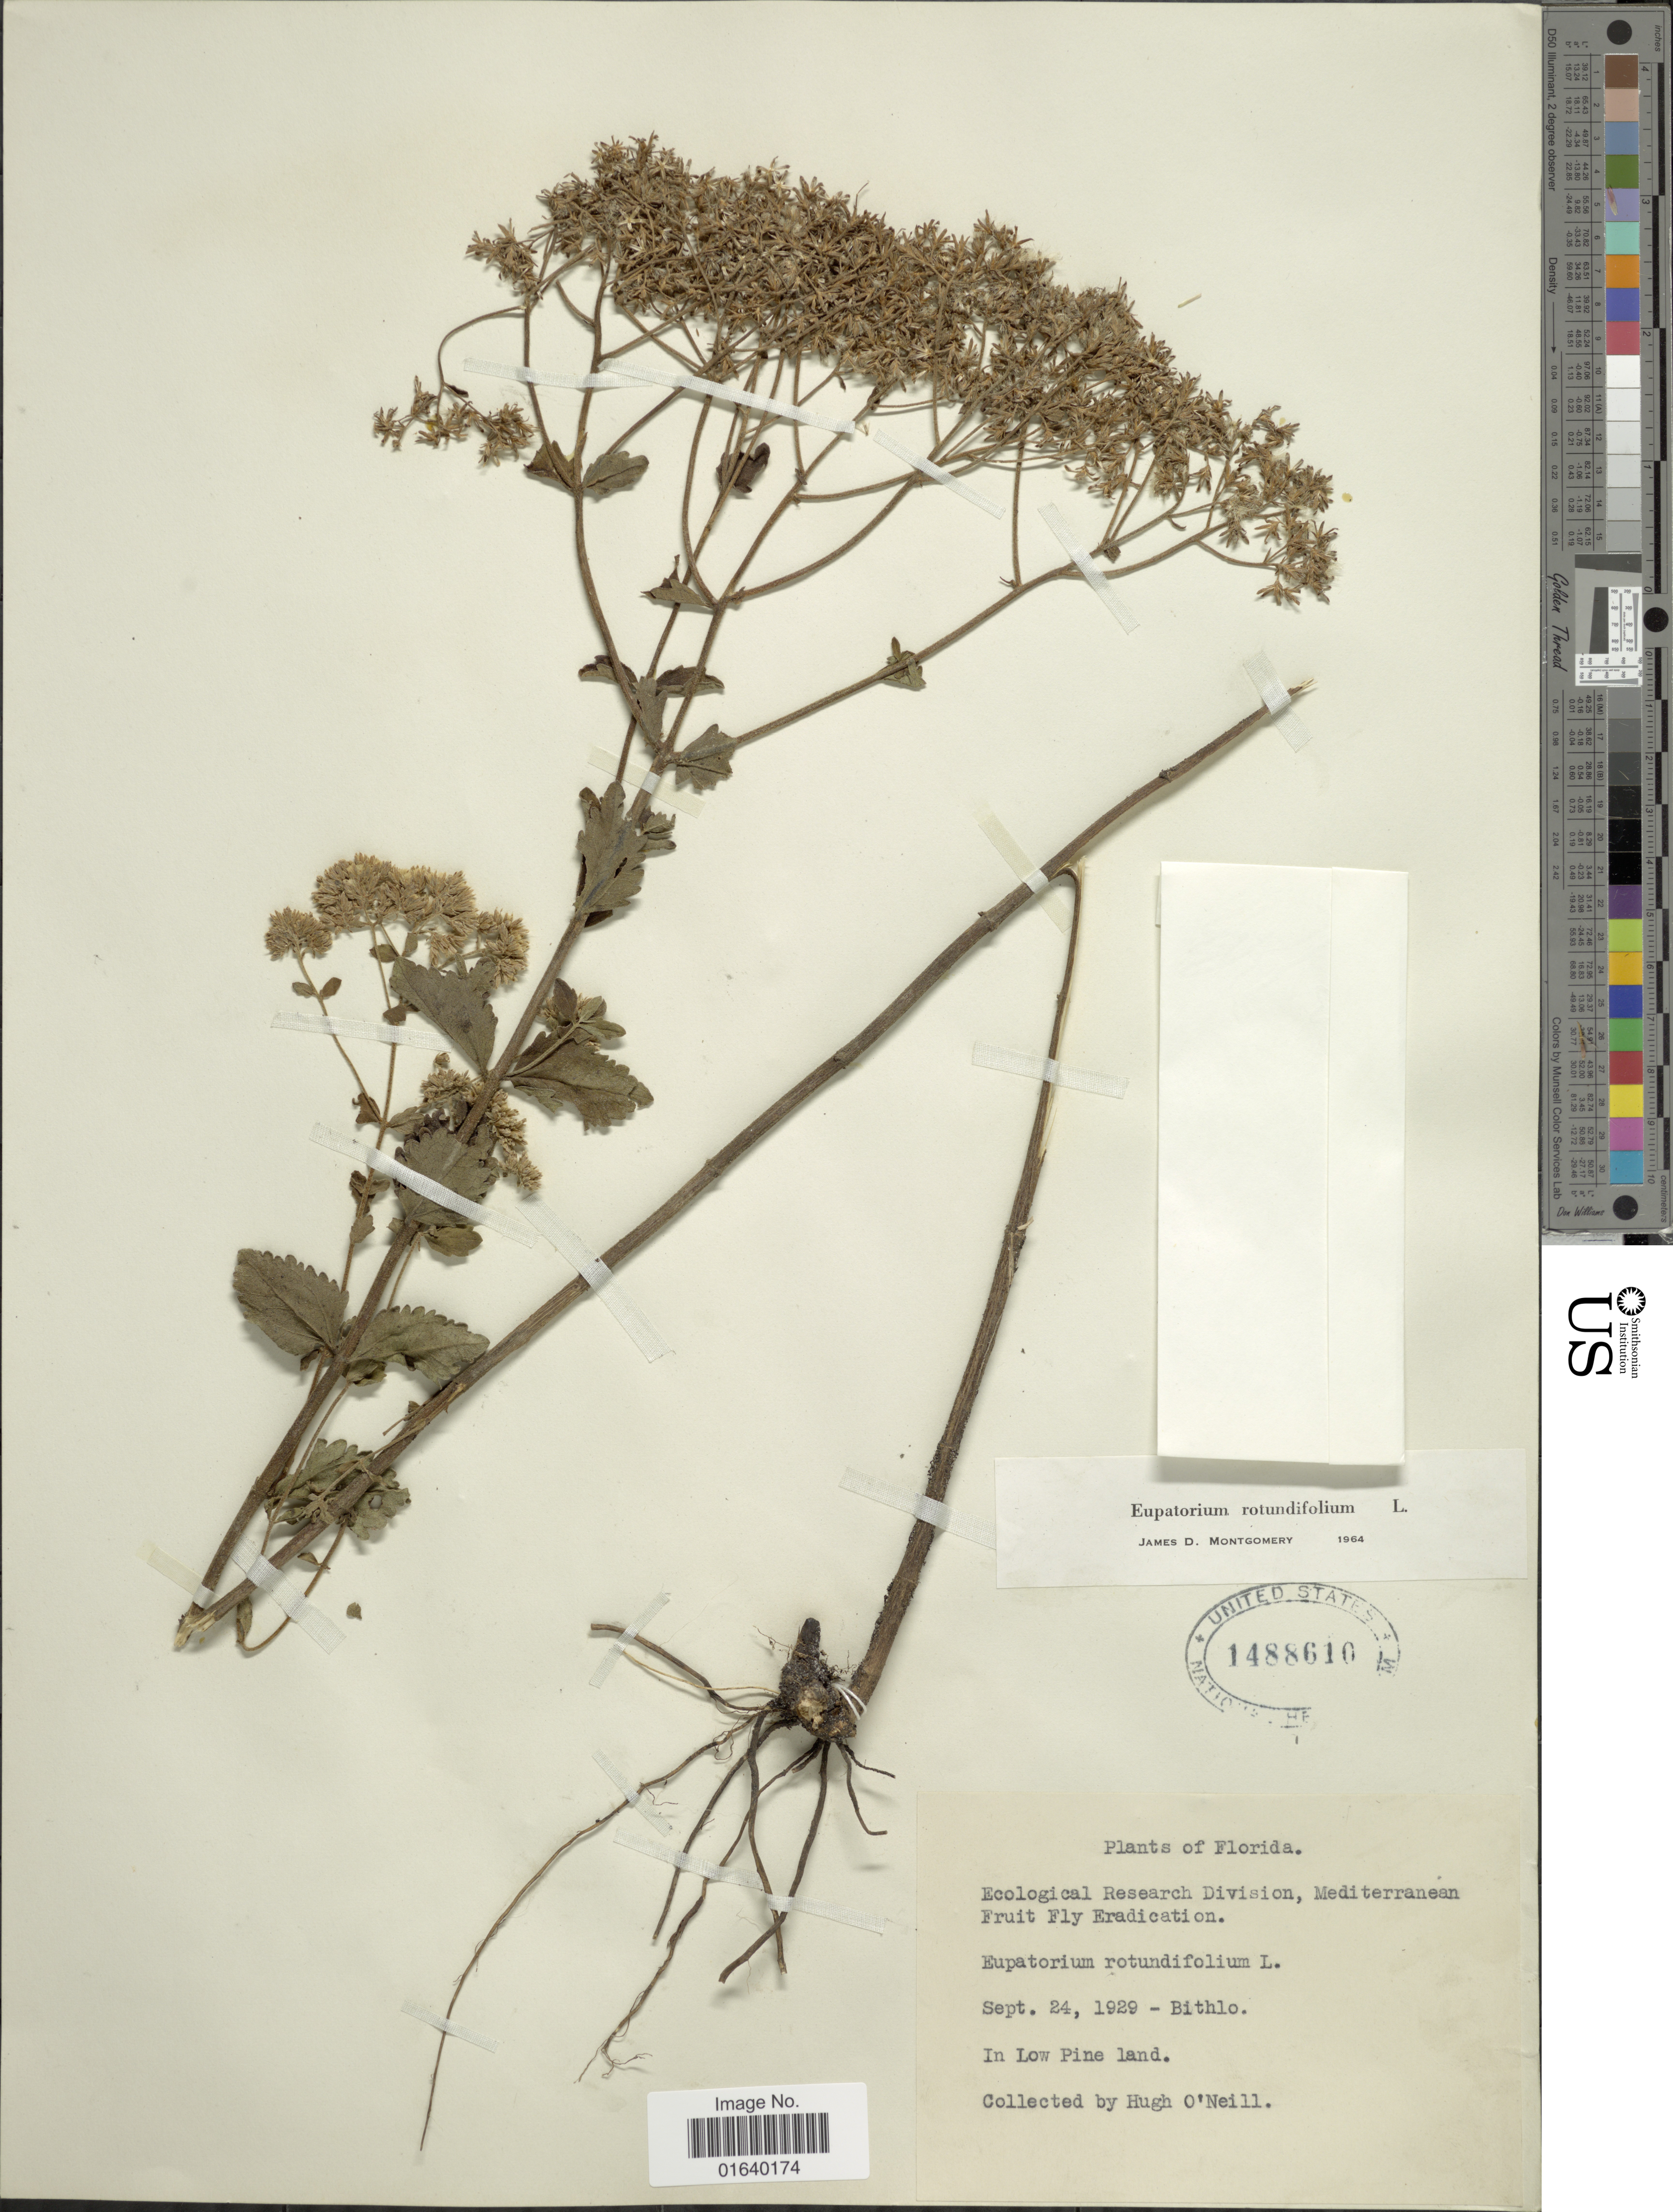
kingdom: Plantae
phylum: Tracheophyta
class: Magnoliopsida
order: Asterales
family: Asteraceae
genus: Eupatorium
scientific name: Eupatorium rotundifolium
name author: L.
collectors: H. T. O' Neill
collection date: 1929-07-24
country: United States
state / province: Florida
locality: Bitho, In Low Pine land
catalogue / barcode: US 1488610